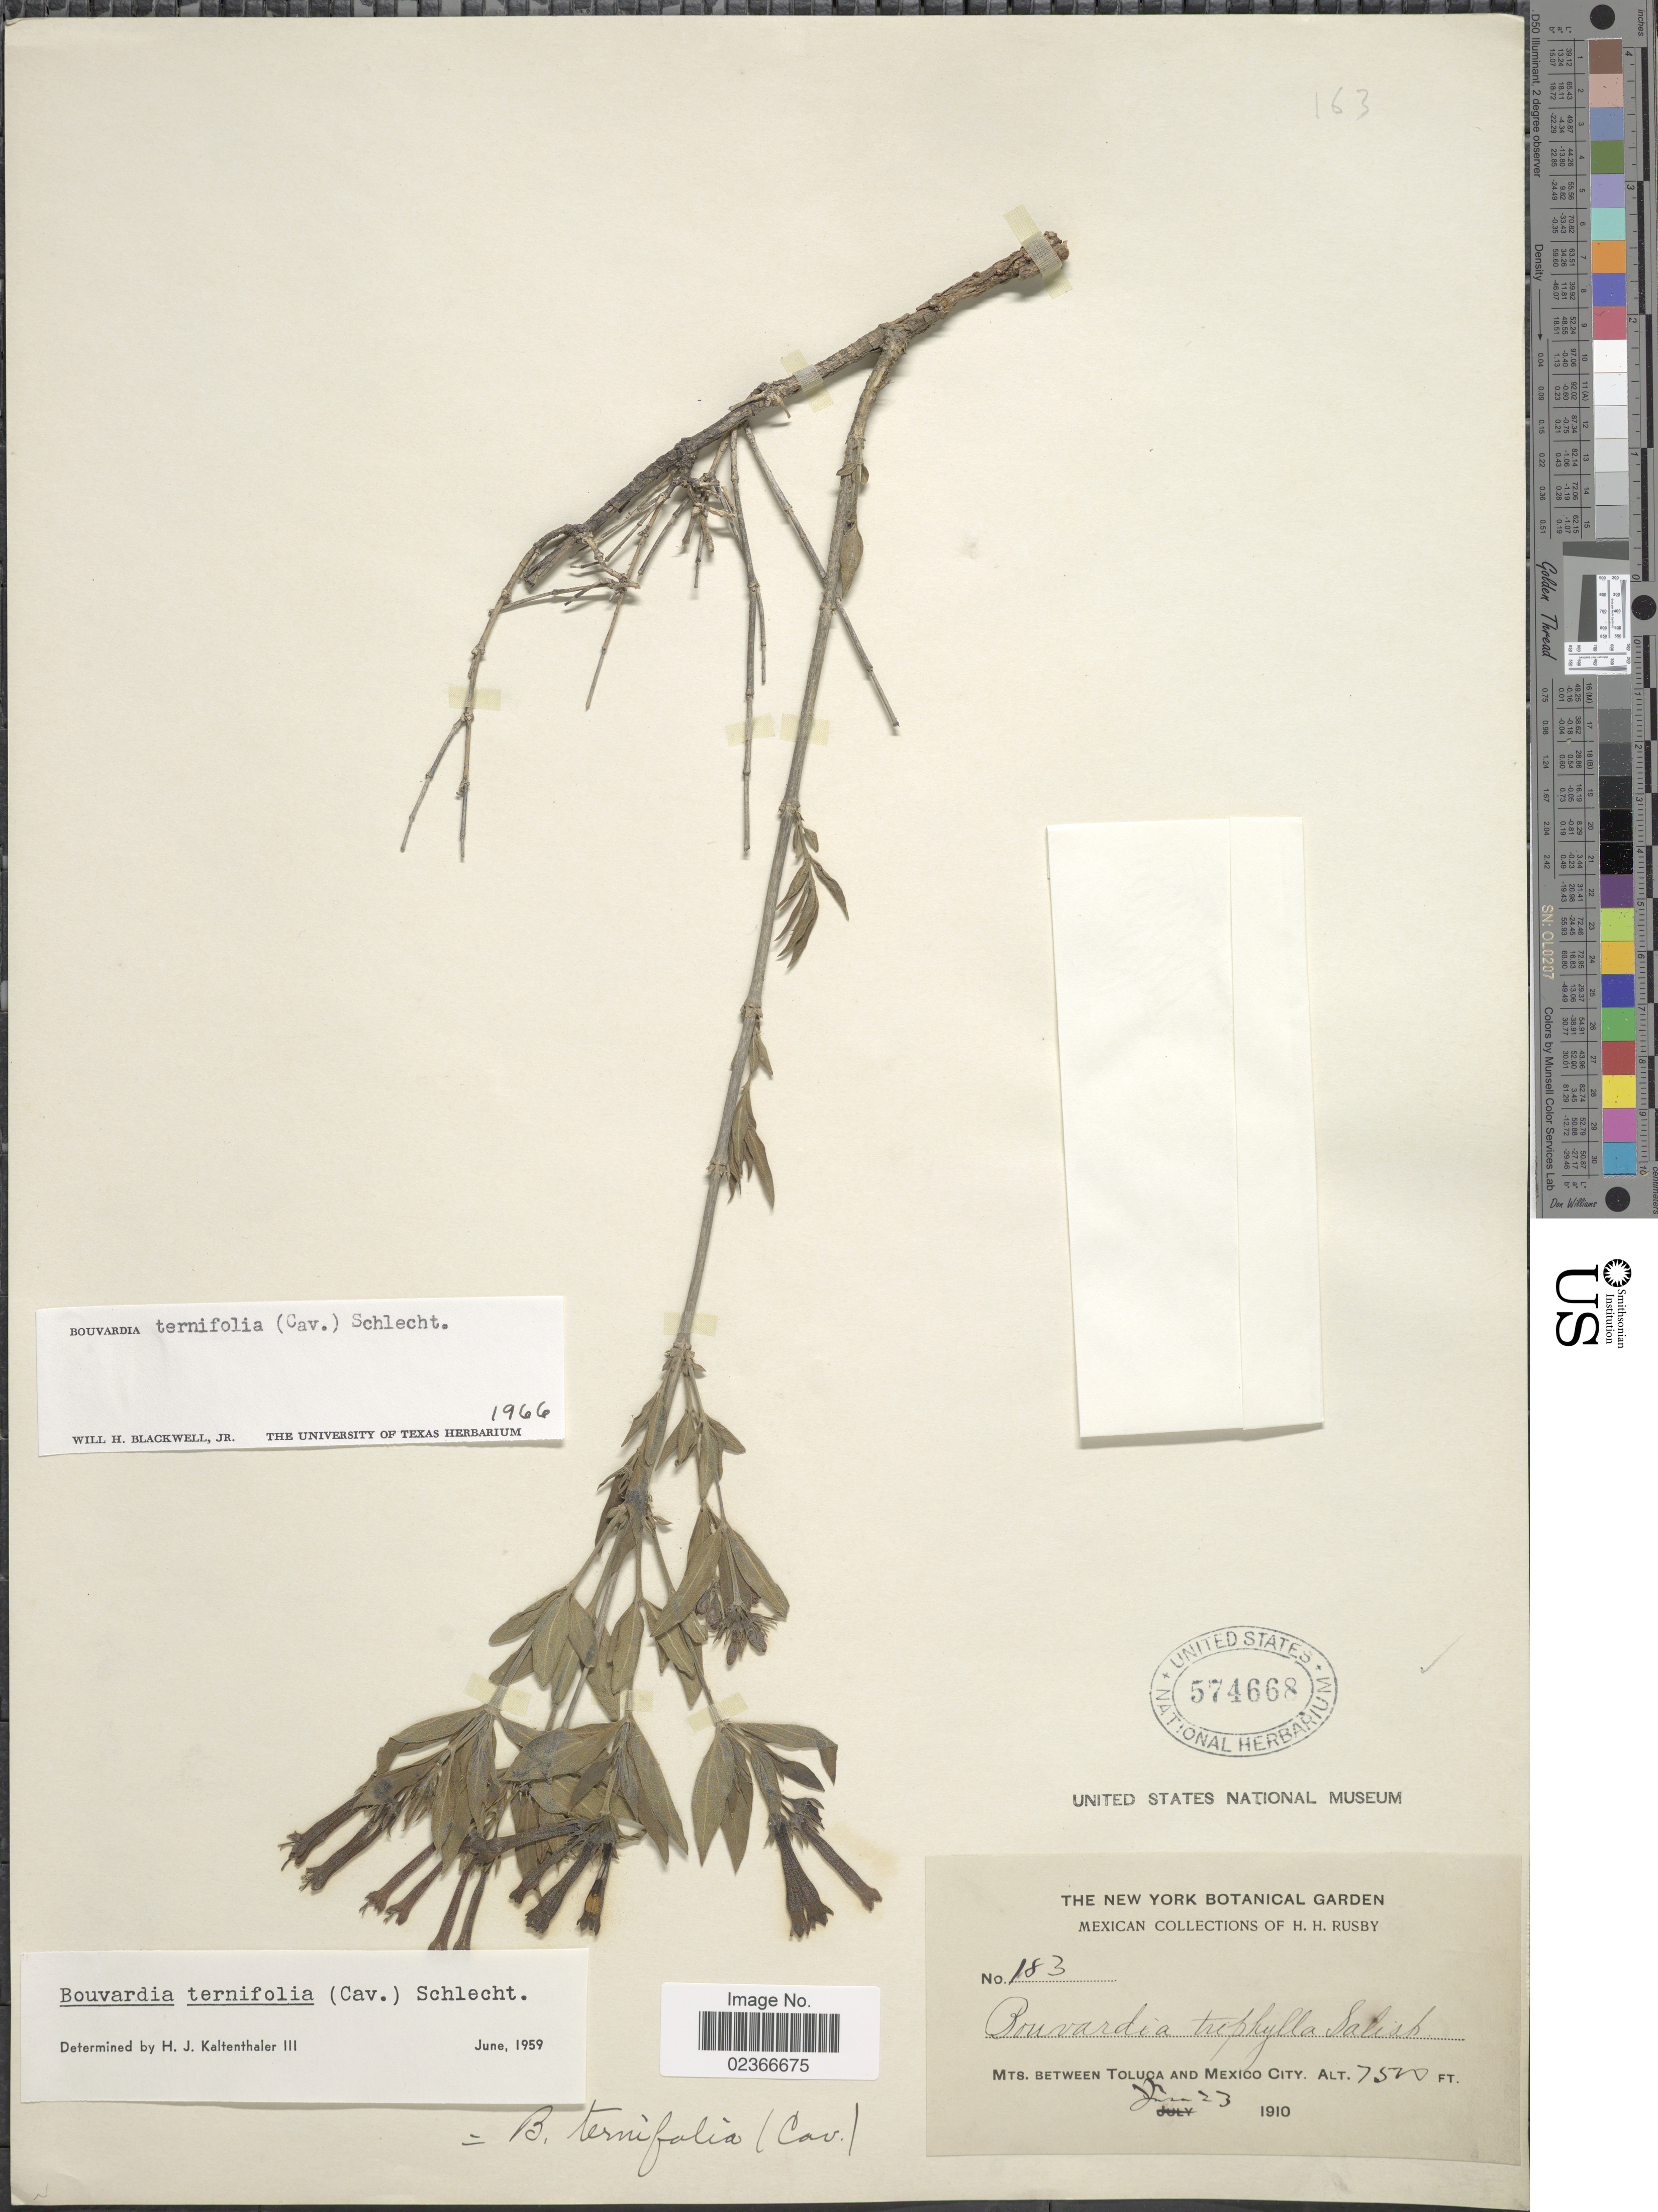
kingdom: Plantae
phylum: Tracheophyta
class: Magnoliopsida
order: Gentianales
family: Rubiaceae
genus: Bouvardia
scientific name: Bouvardia ternifolia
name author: (Cav.) Schltdl.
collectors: H. H. Rusby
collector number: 183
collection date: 1910-06-23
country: Mexico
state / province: México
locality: Mts. between Toluca and Mexico City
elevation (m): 2286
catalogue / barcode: US 574668